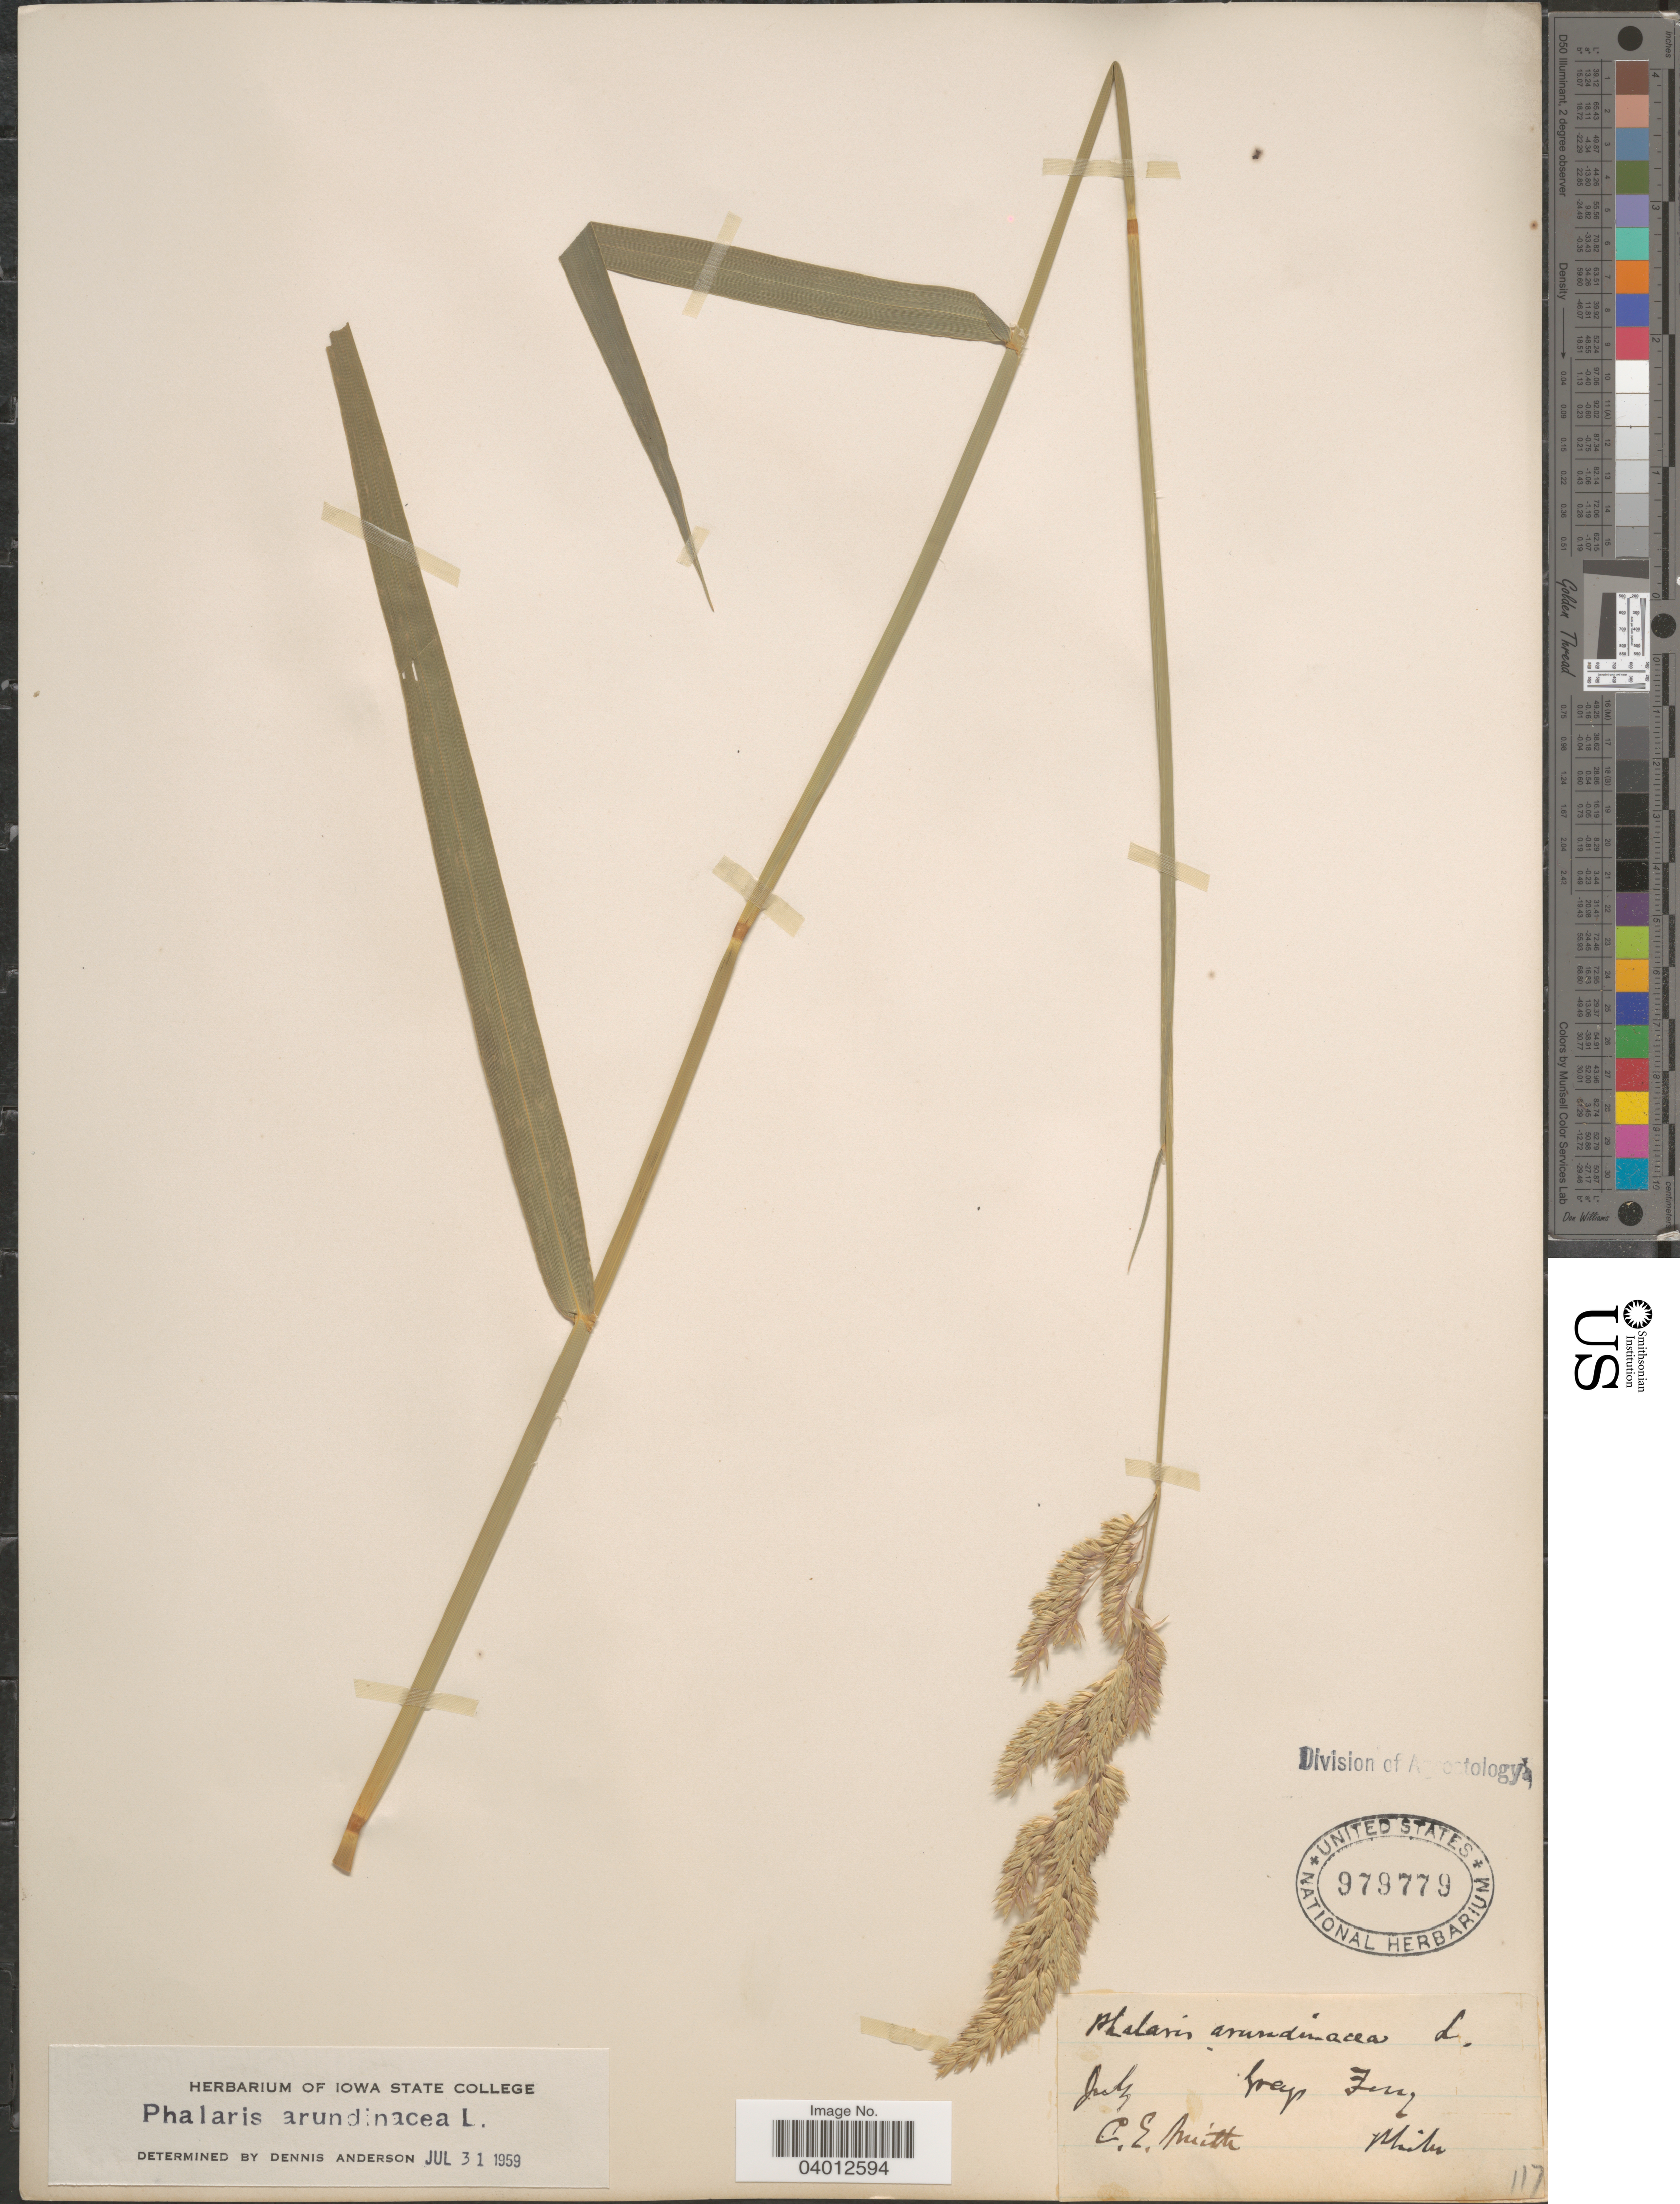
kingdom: Plantae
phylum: Tracheophyta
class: Liliopsida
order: Poales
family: Poaceae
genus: Phalaris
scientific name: Phalaris arundinacea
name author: L.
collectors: C. E. Smith Jr.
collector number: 117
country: United States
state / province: Pennsylvania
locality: Greys Ferry. Phila.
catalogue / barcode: US 979779